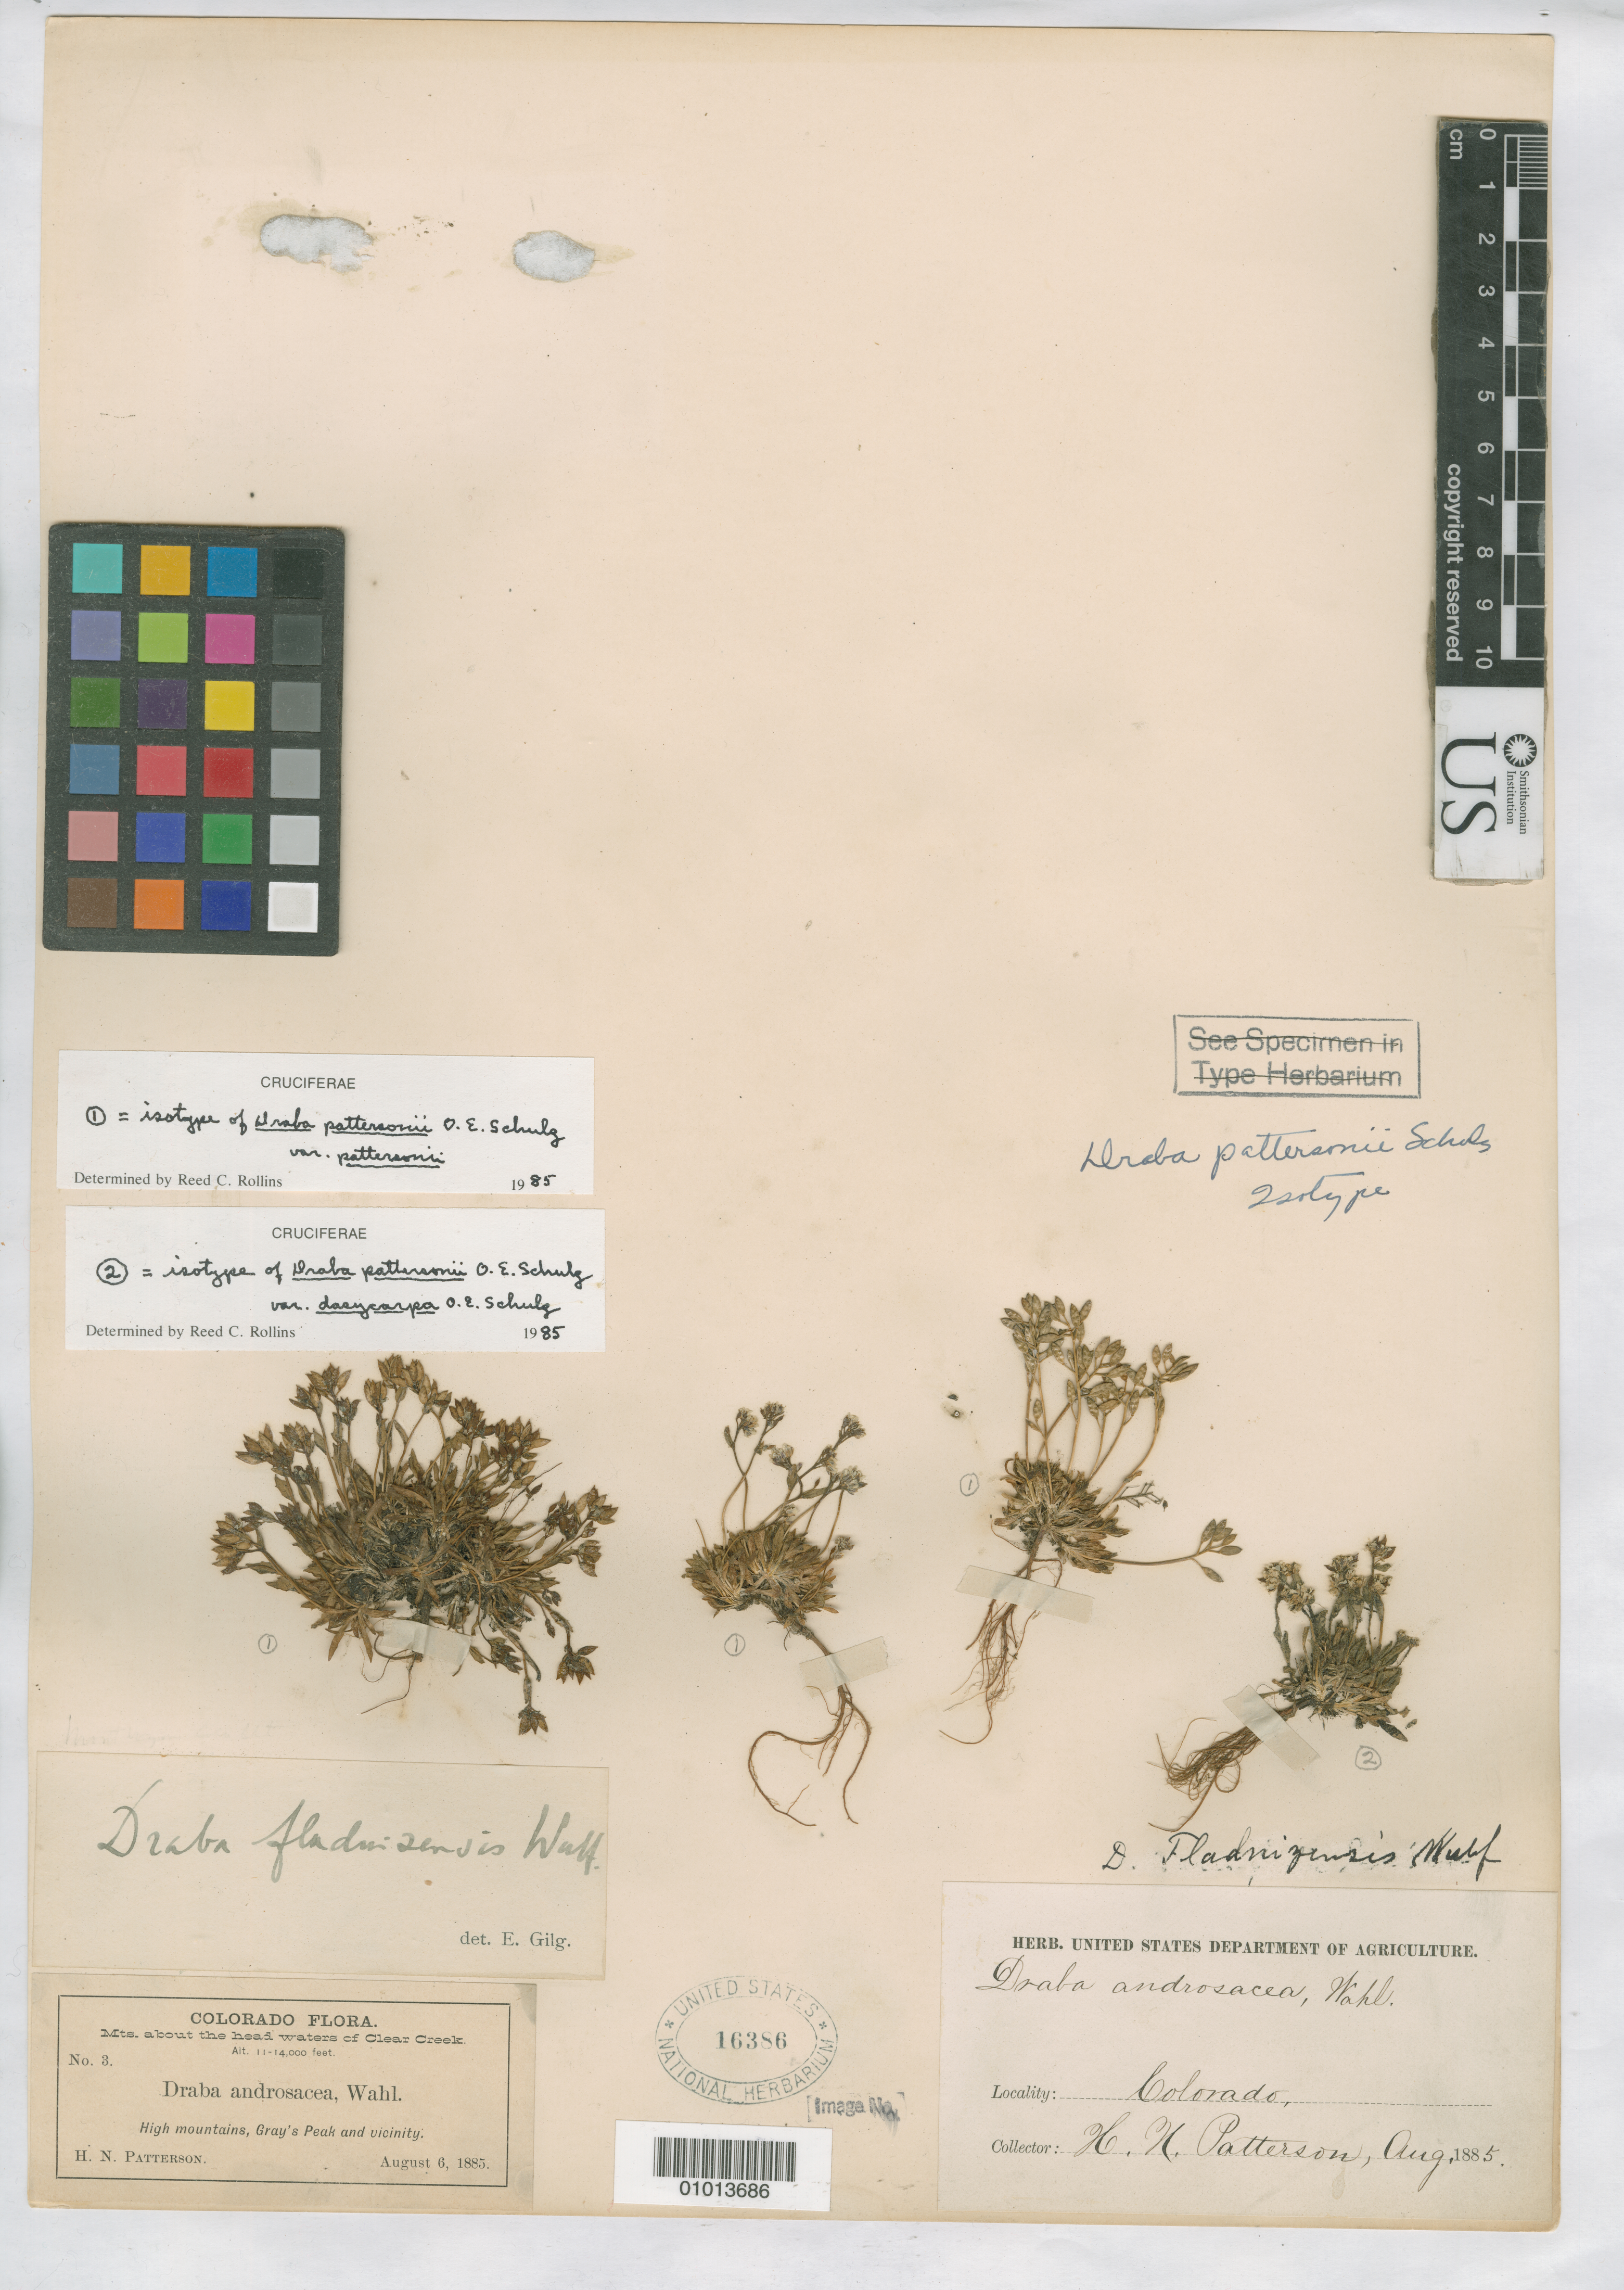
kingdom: Plantae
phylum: Tracheophyta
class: Magnoliopsida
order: Brassicales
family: Brassicaceae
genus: Draba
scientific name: Draba pattersonii var. dasycarpa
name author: O.E. Schulz in Engl.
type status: Isotype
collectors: H. N. Patterson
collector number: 3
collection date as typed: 06 Aug 1885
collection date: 1885-08-06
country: United States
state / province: Colorado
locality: Gray's Peak and vicinity.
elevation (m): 3353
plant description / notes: Sheet is mounted with type material of both Draba pattersonii O.E. Schulz (var. pattersonii) and Draba pattersonii var. dasycarpa O.E. Schulz.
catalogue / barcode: US 16386-2